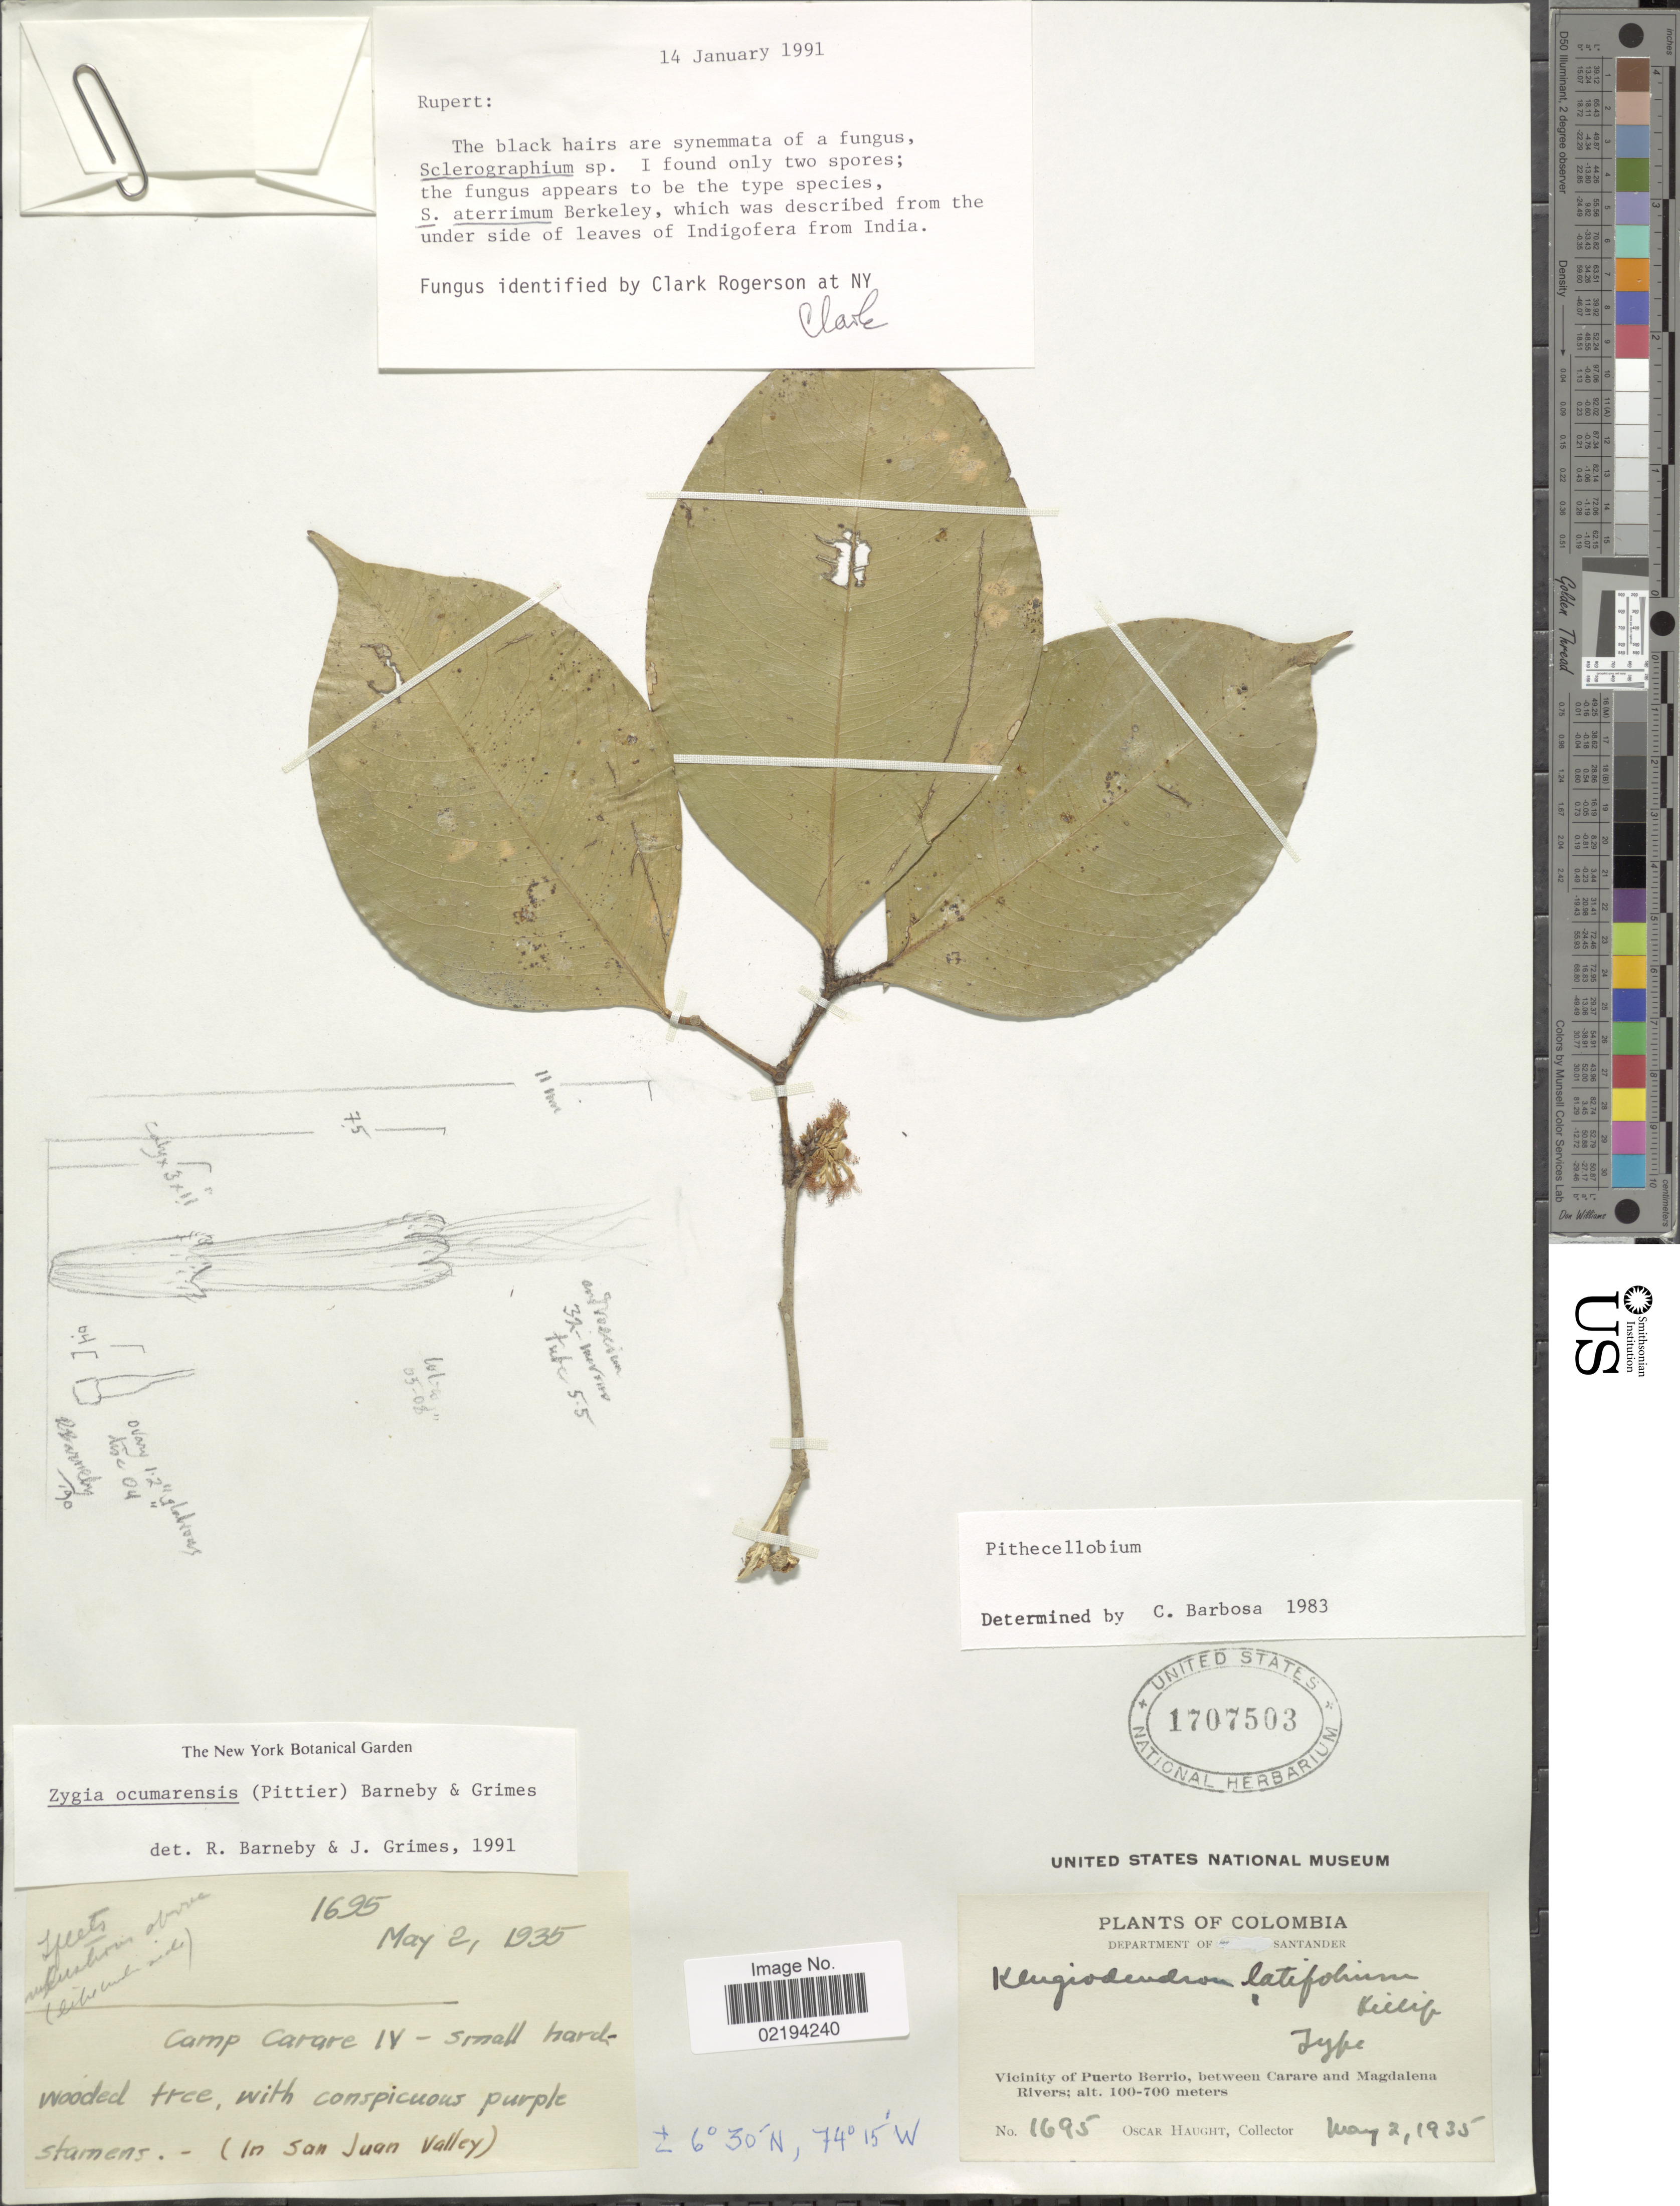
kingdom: Plantae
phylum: Tracheophyta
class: Magnoliopsida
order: Fabales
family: Fabaceae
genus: Zygia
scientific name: Zygia ocumarensis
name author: (Pittier) Barneby & J.W. Grimes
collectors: O. Haught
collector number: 1695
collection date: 1935-05-02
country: Colombia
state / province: Santander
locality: Vicinity of Puerto Berrio, between Carare and Magdalena Rivers, Camp Carare IV (in San Juan Valley).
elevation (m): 100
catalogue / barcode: US 1707503